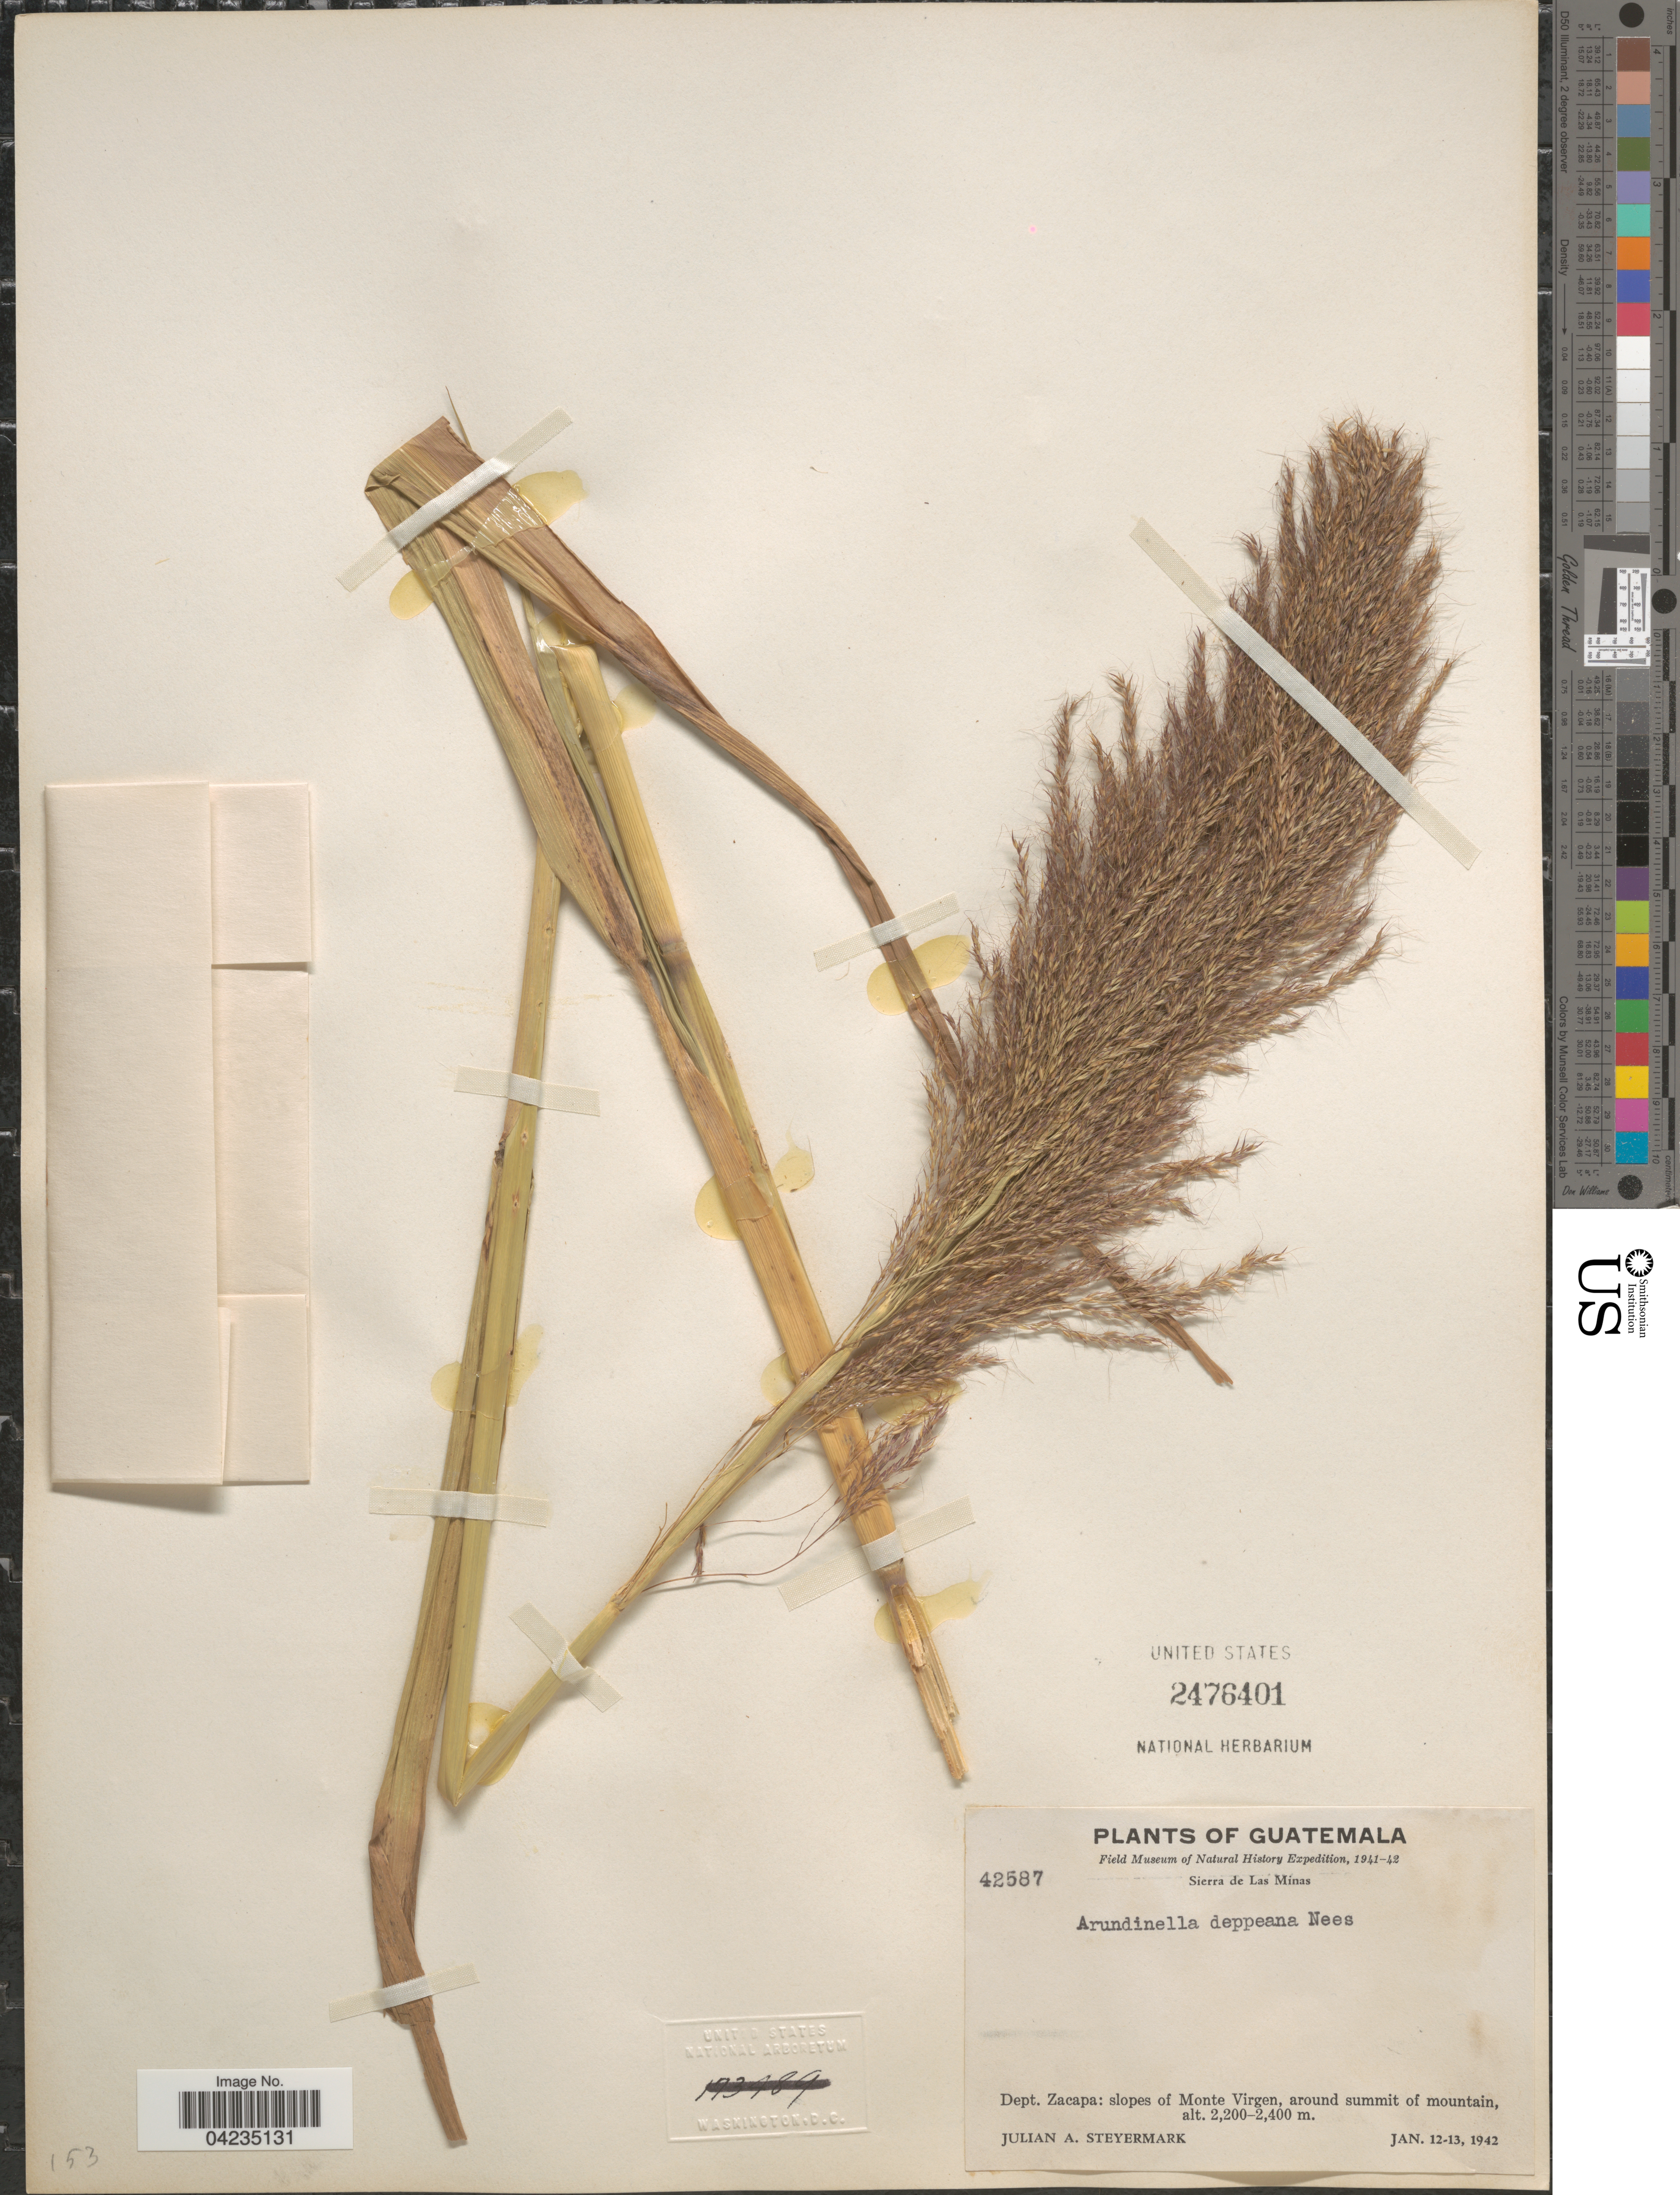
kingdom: Plantae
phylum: Tracheophyta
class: Liliopsida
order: Poales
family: Poaceae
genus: Arundinella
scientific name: Arundinella deppeana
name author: Nees ex Steud.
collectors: J. Steyermark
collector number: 42587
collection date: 1942-01-12/1942-01-13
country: Guatemala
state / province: Zacapa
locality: Field Museum of Natural History Expedition, 1941-42. Sierra de Las Minas. Dept. Zacapa: slopes of Monte Virgen, around summit of mountain.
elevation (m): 2200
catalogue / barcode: US 2476401